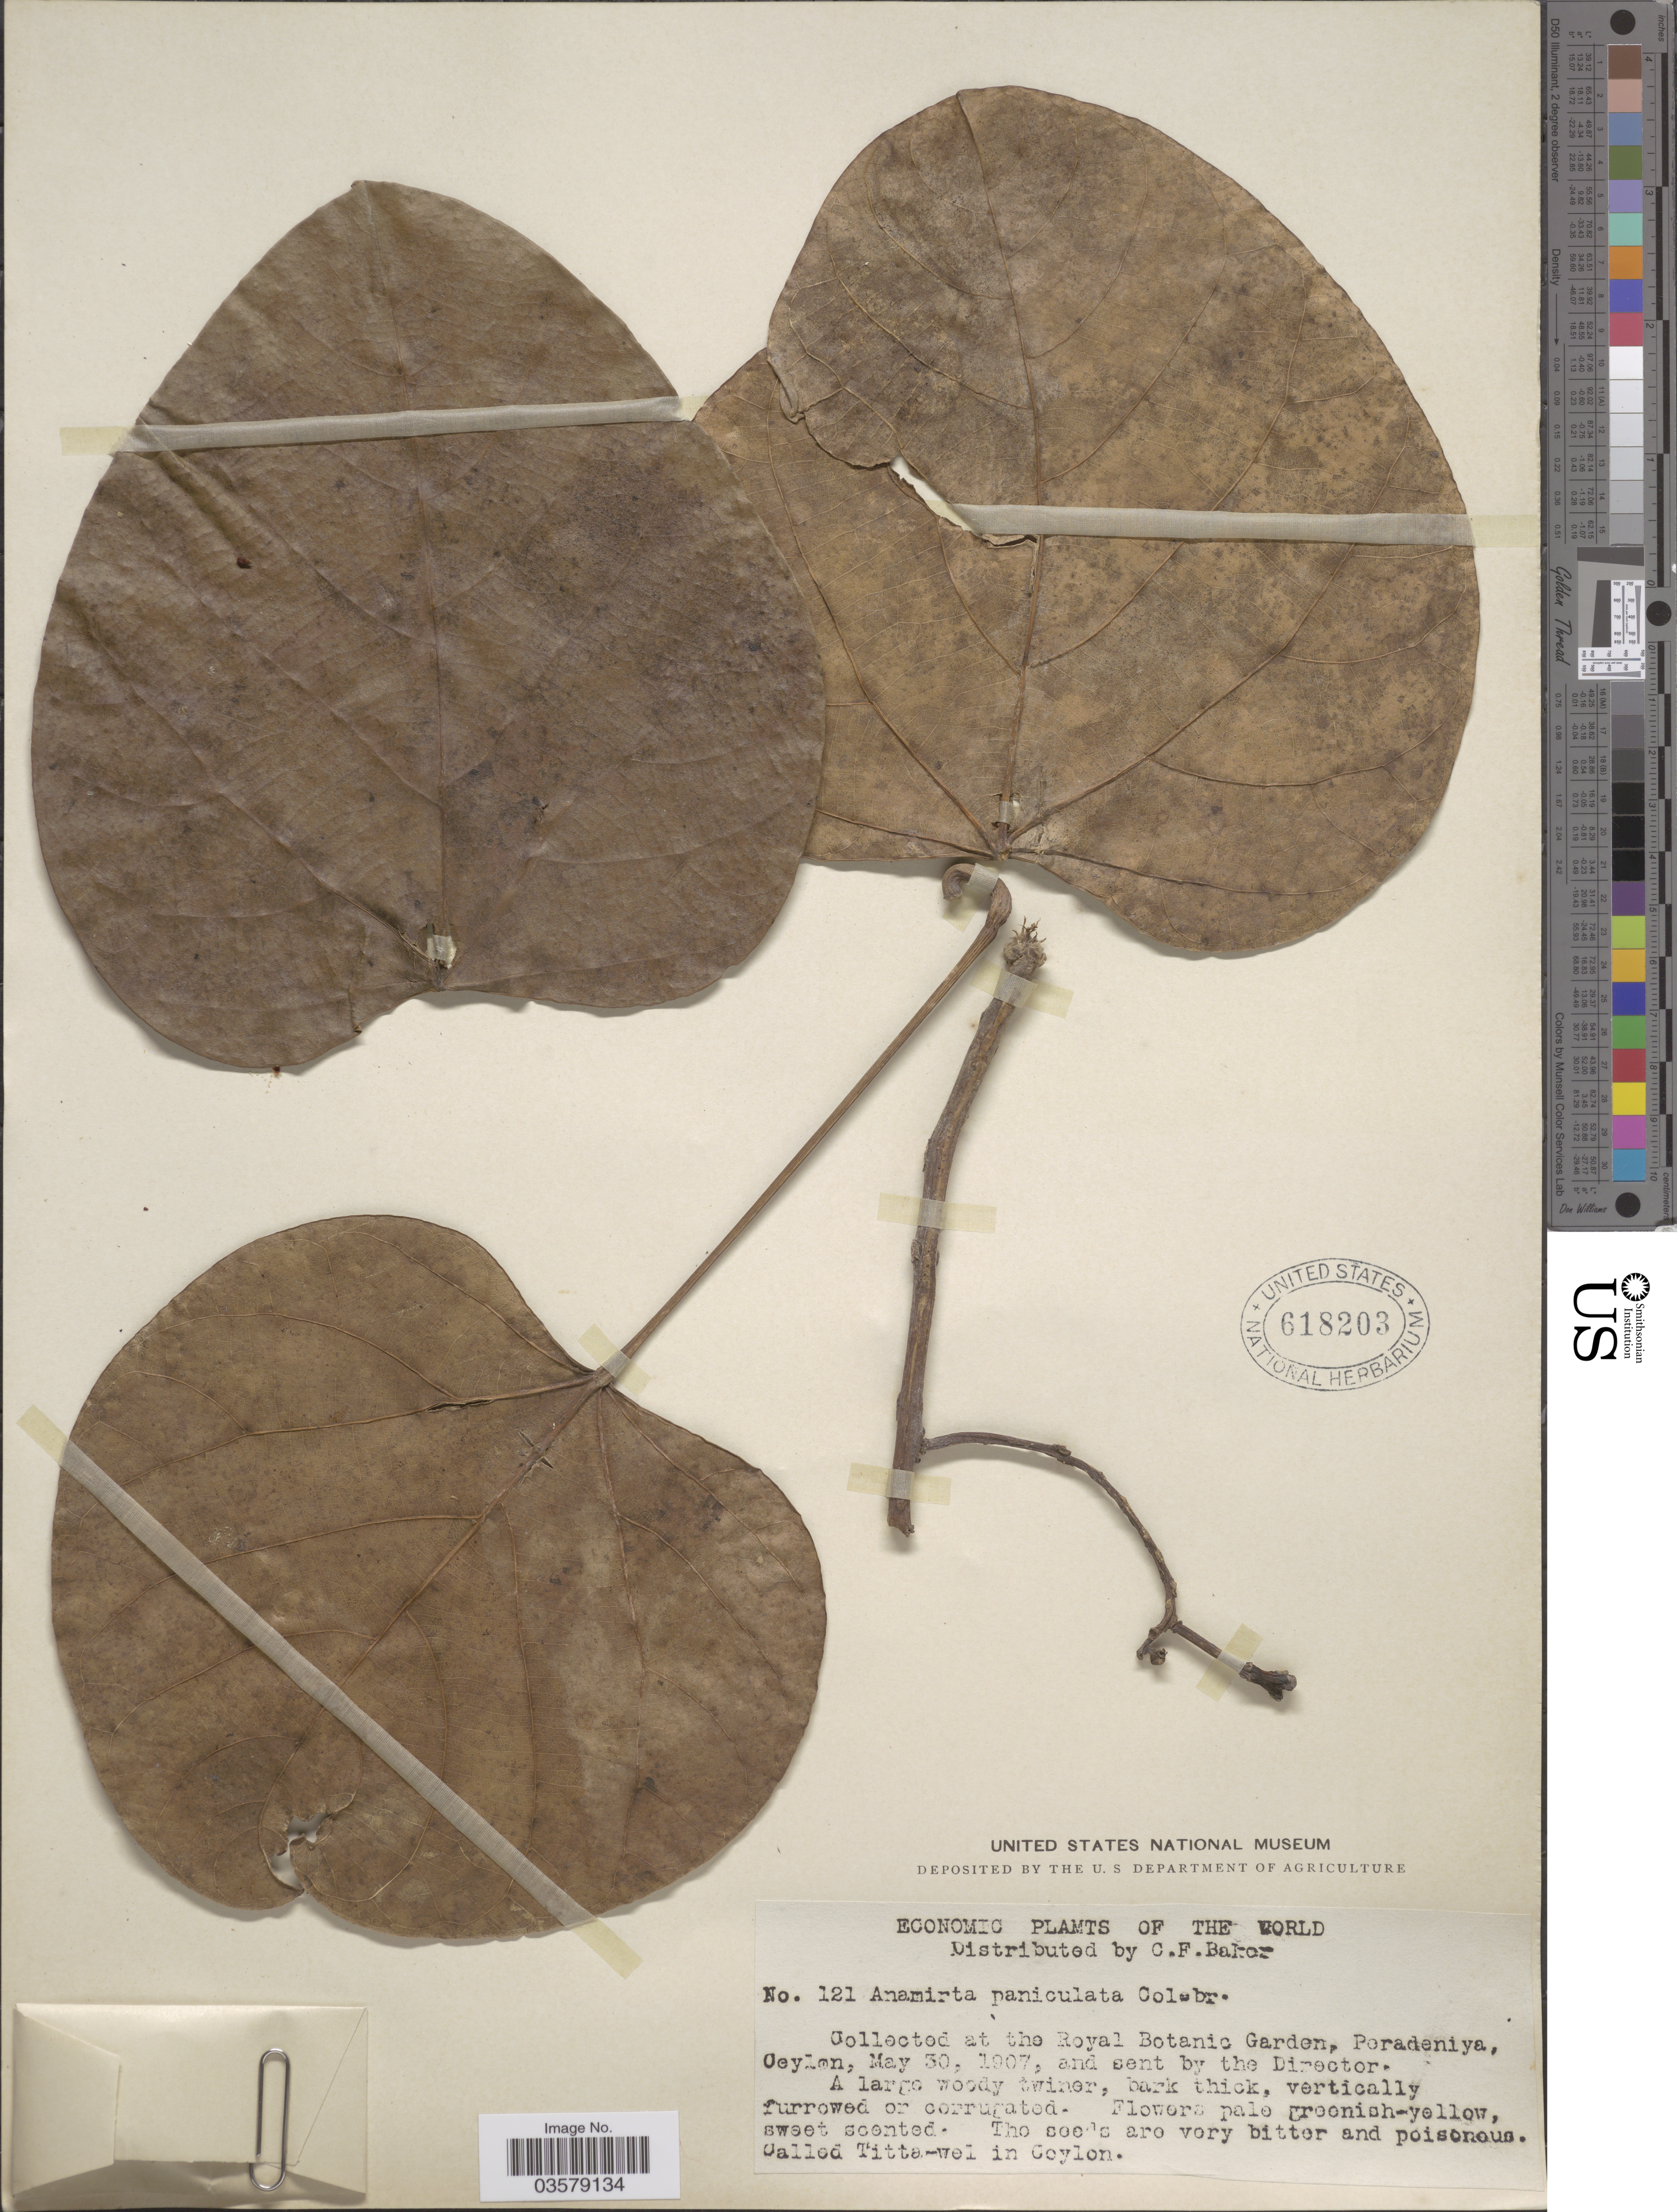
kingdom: Plantae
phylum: Tracheophyta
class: Magnoliopsida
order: Ranunculales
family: Menispermaceae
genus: Anamirta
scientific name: Anamirta cocculus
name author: (L.) Wight & Arn.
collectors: C. F. Baker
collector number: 121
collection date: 1907-05-30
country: Sri Lanka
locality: At the Royal Botanic Garden, Peradeniya, Ceylon.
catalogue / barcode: US 618203